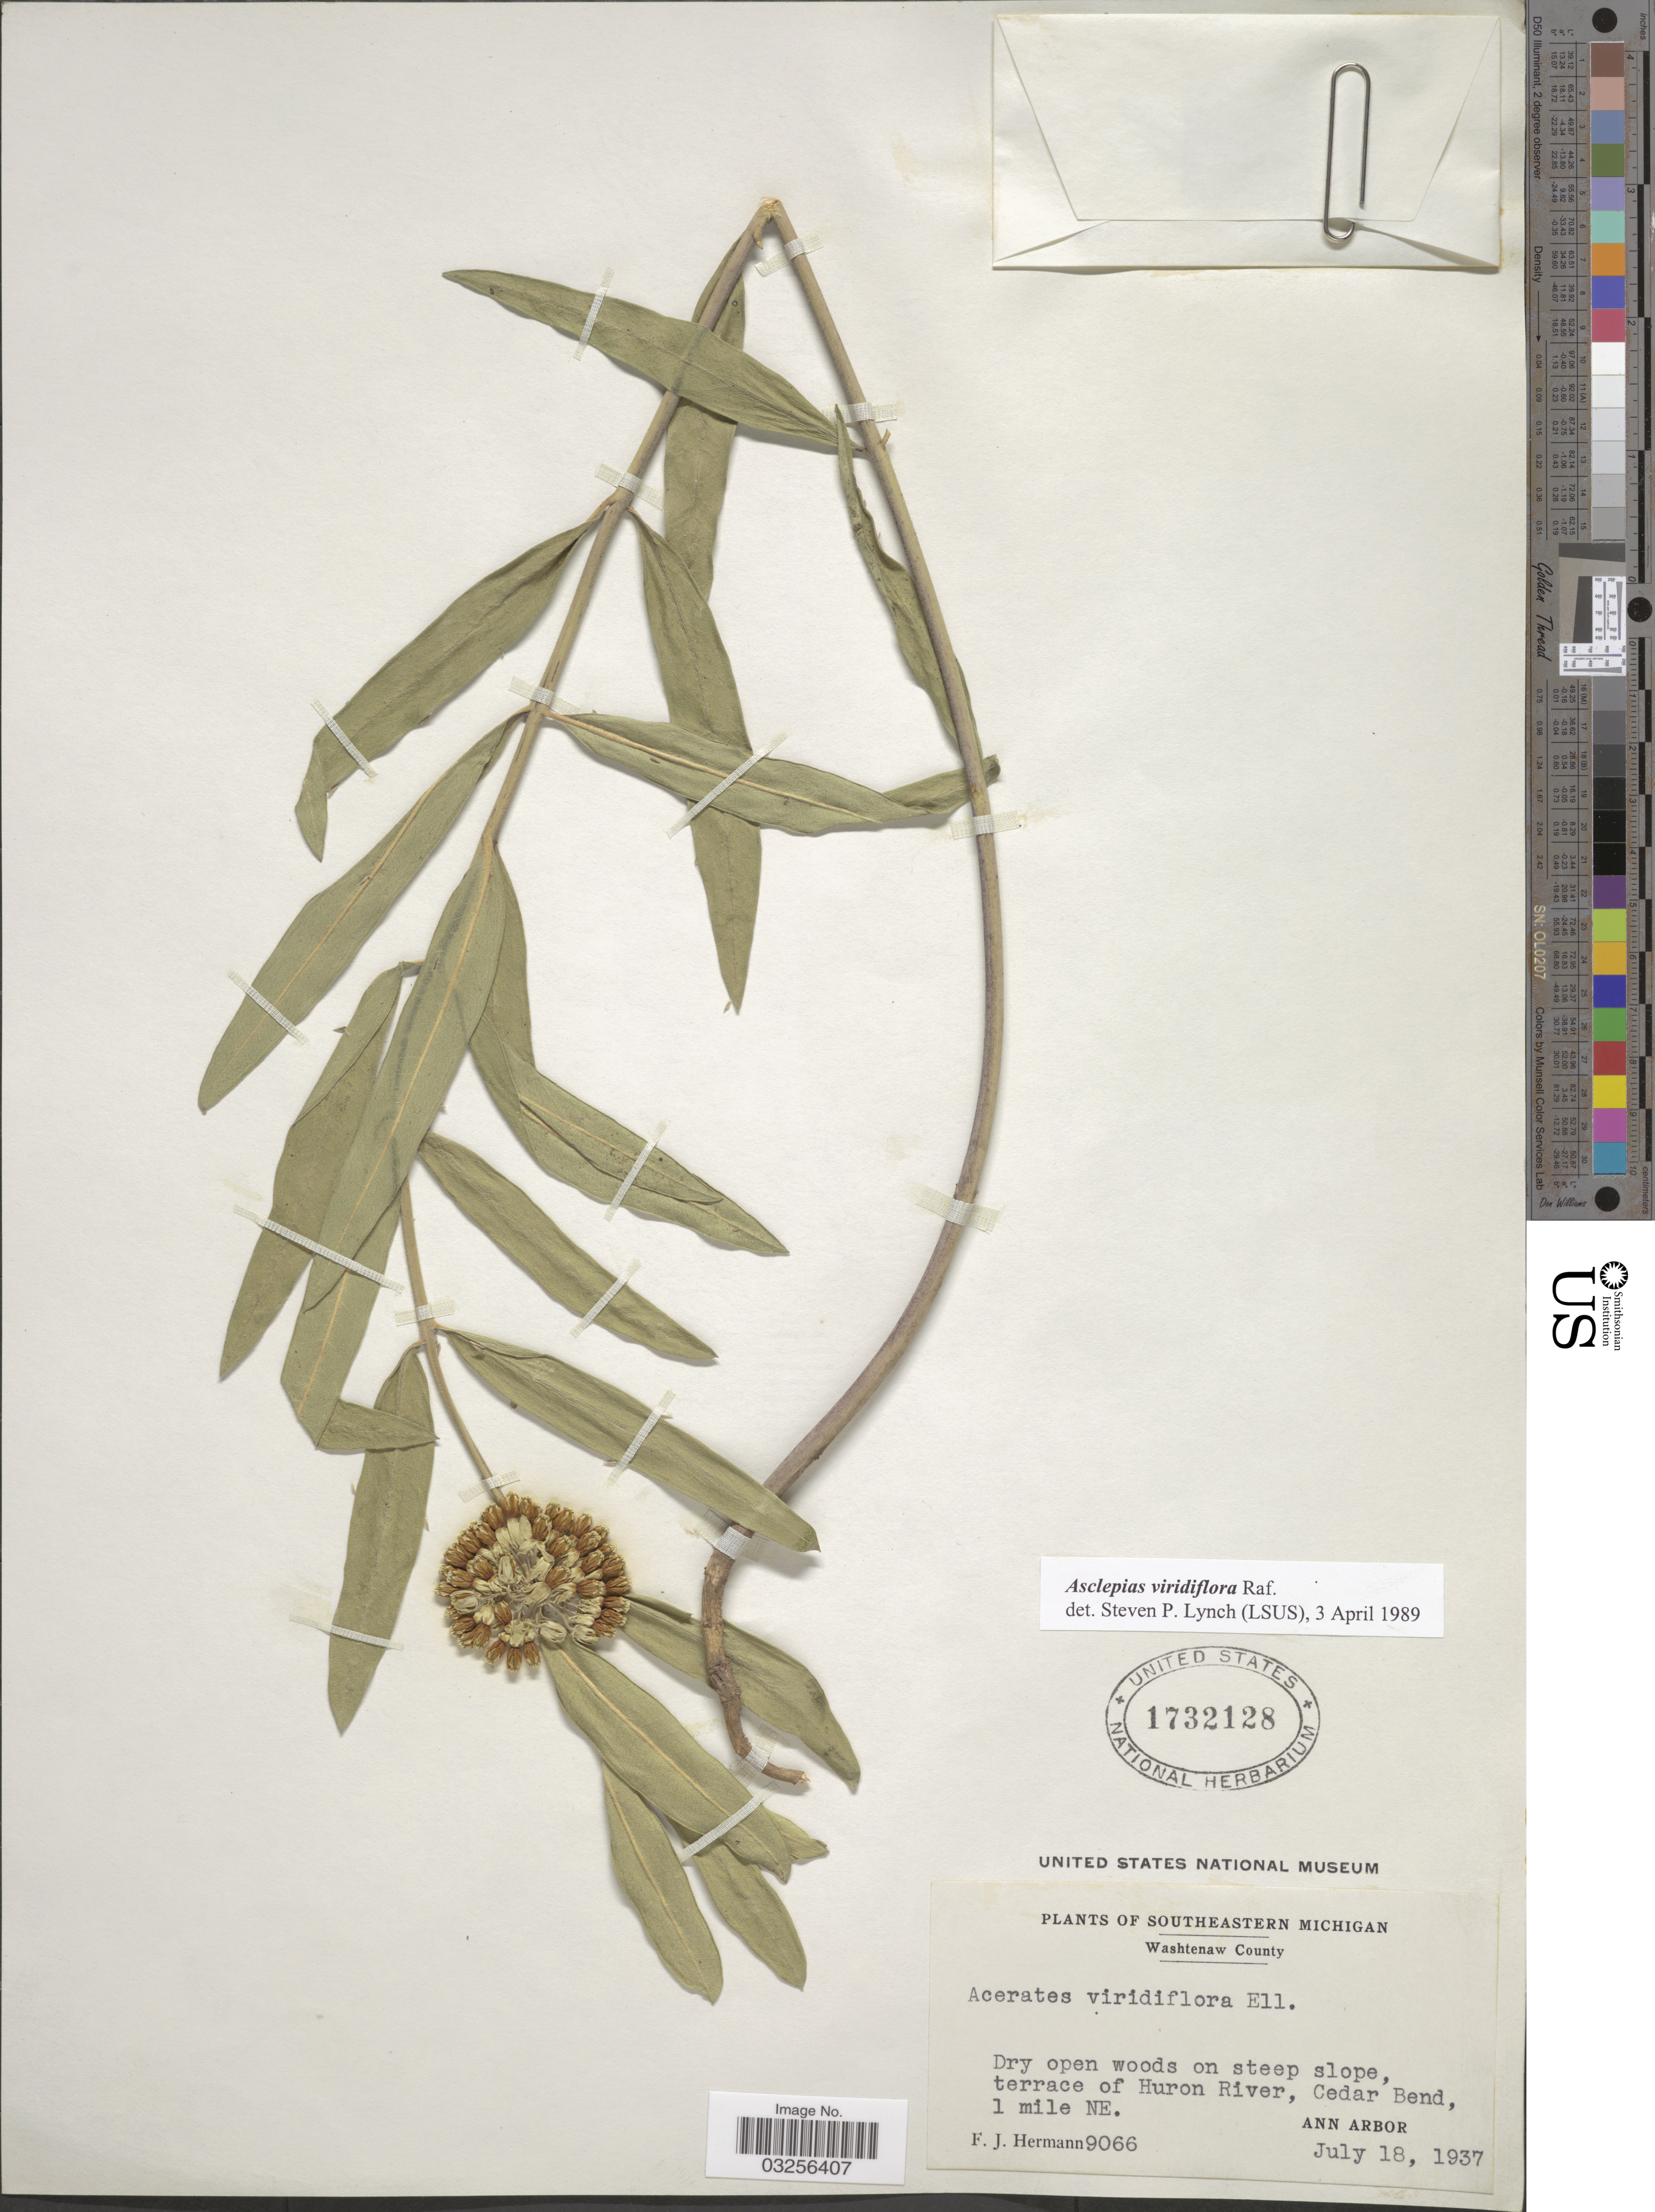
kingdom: Plantae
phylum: Tracheophyta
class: Magnoliopsida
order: Gentianales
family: Apocynaceae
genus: Asclepias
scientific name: Asclepias viridiflora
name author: Raf.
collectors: F. J. Hermann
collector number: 9066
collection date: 1937-07-18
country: United States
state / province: Michigan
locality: Southeastern Michigan. Washtenaw County. Terrace of Huron River, Cedar Bend, 1 mile NE. Ann Arbor.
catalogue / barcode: US 1732128